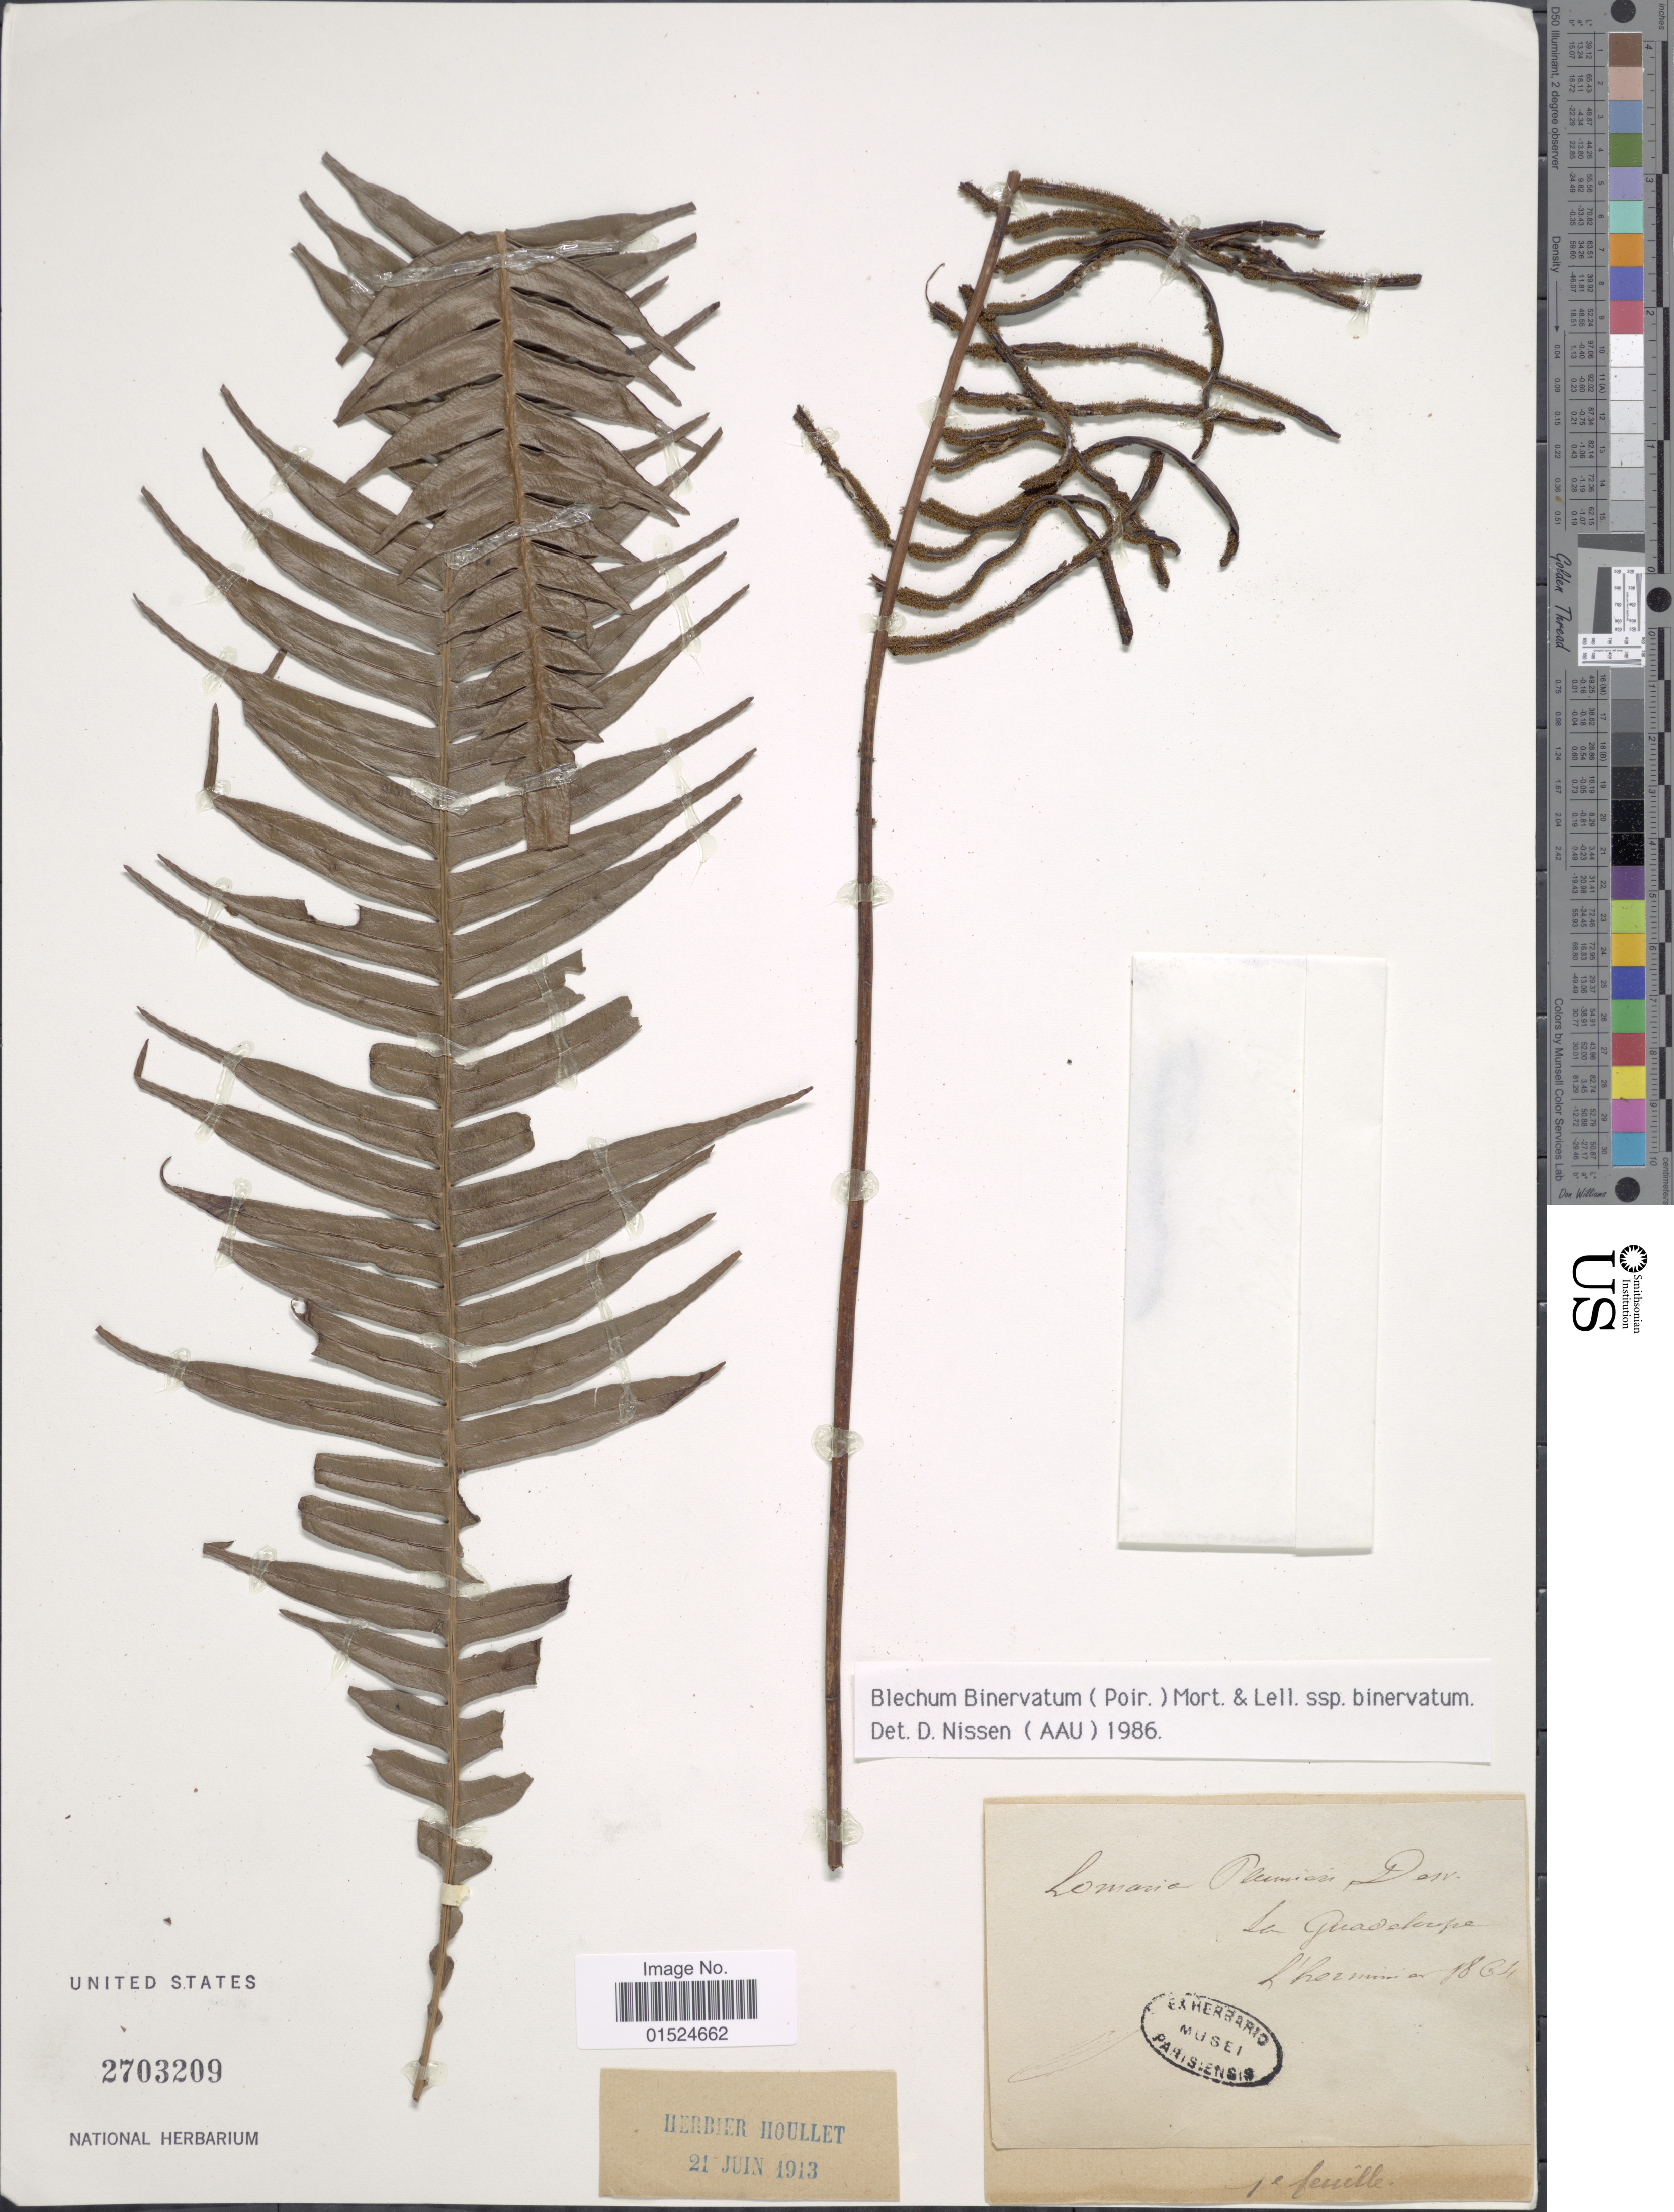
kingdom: Plantae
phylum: Tracheophyta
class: Polypodiopsida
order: Polypodiales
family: Blechnaceae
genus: Blechnum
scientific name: Blechnum binervatum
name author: (Poir.) C.V. Morton & Lellinger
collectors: -. L'Herminier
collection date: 1864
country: Guadeloupe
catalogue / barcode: US 2703209